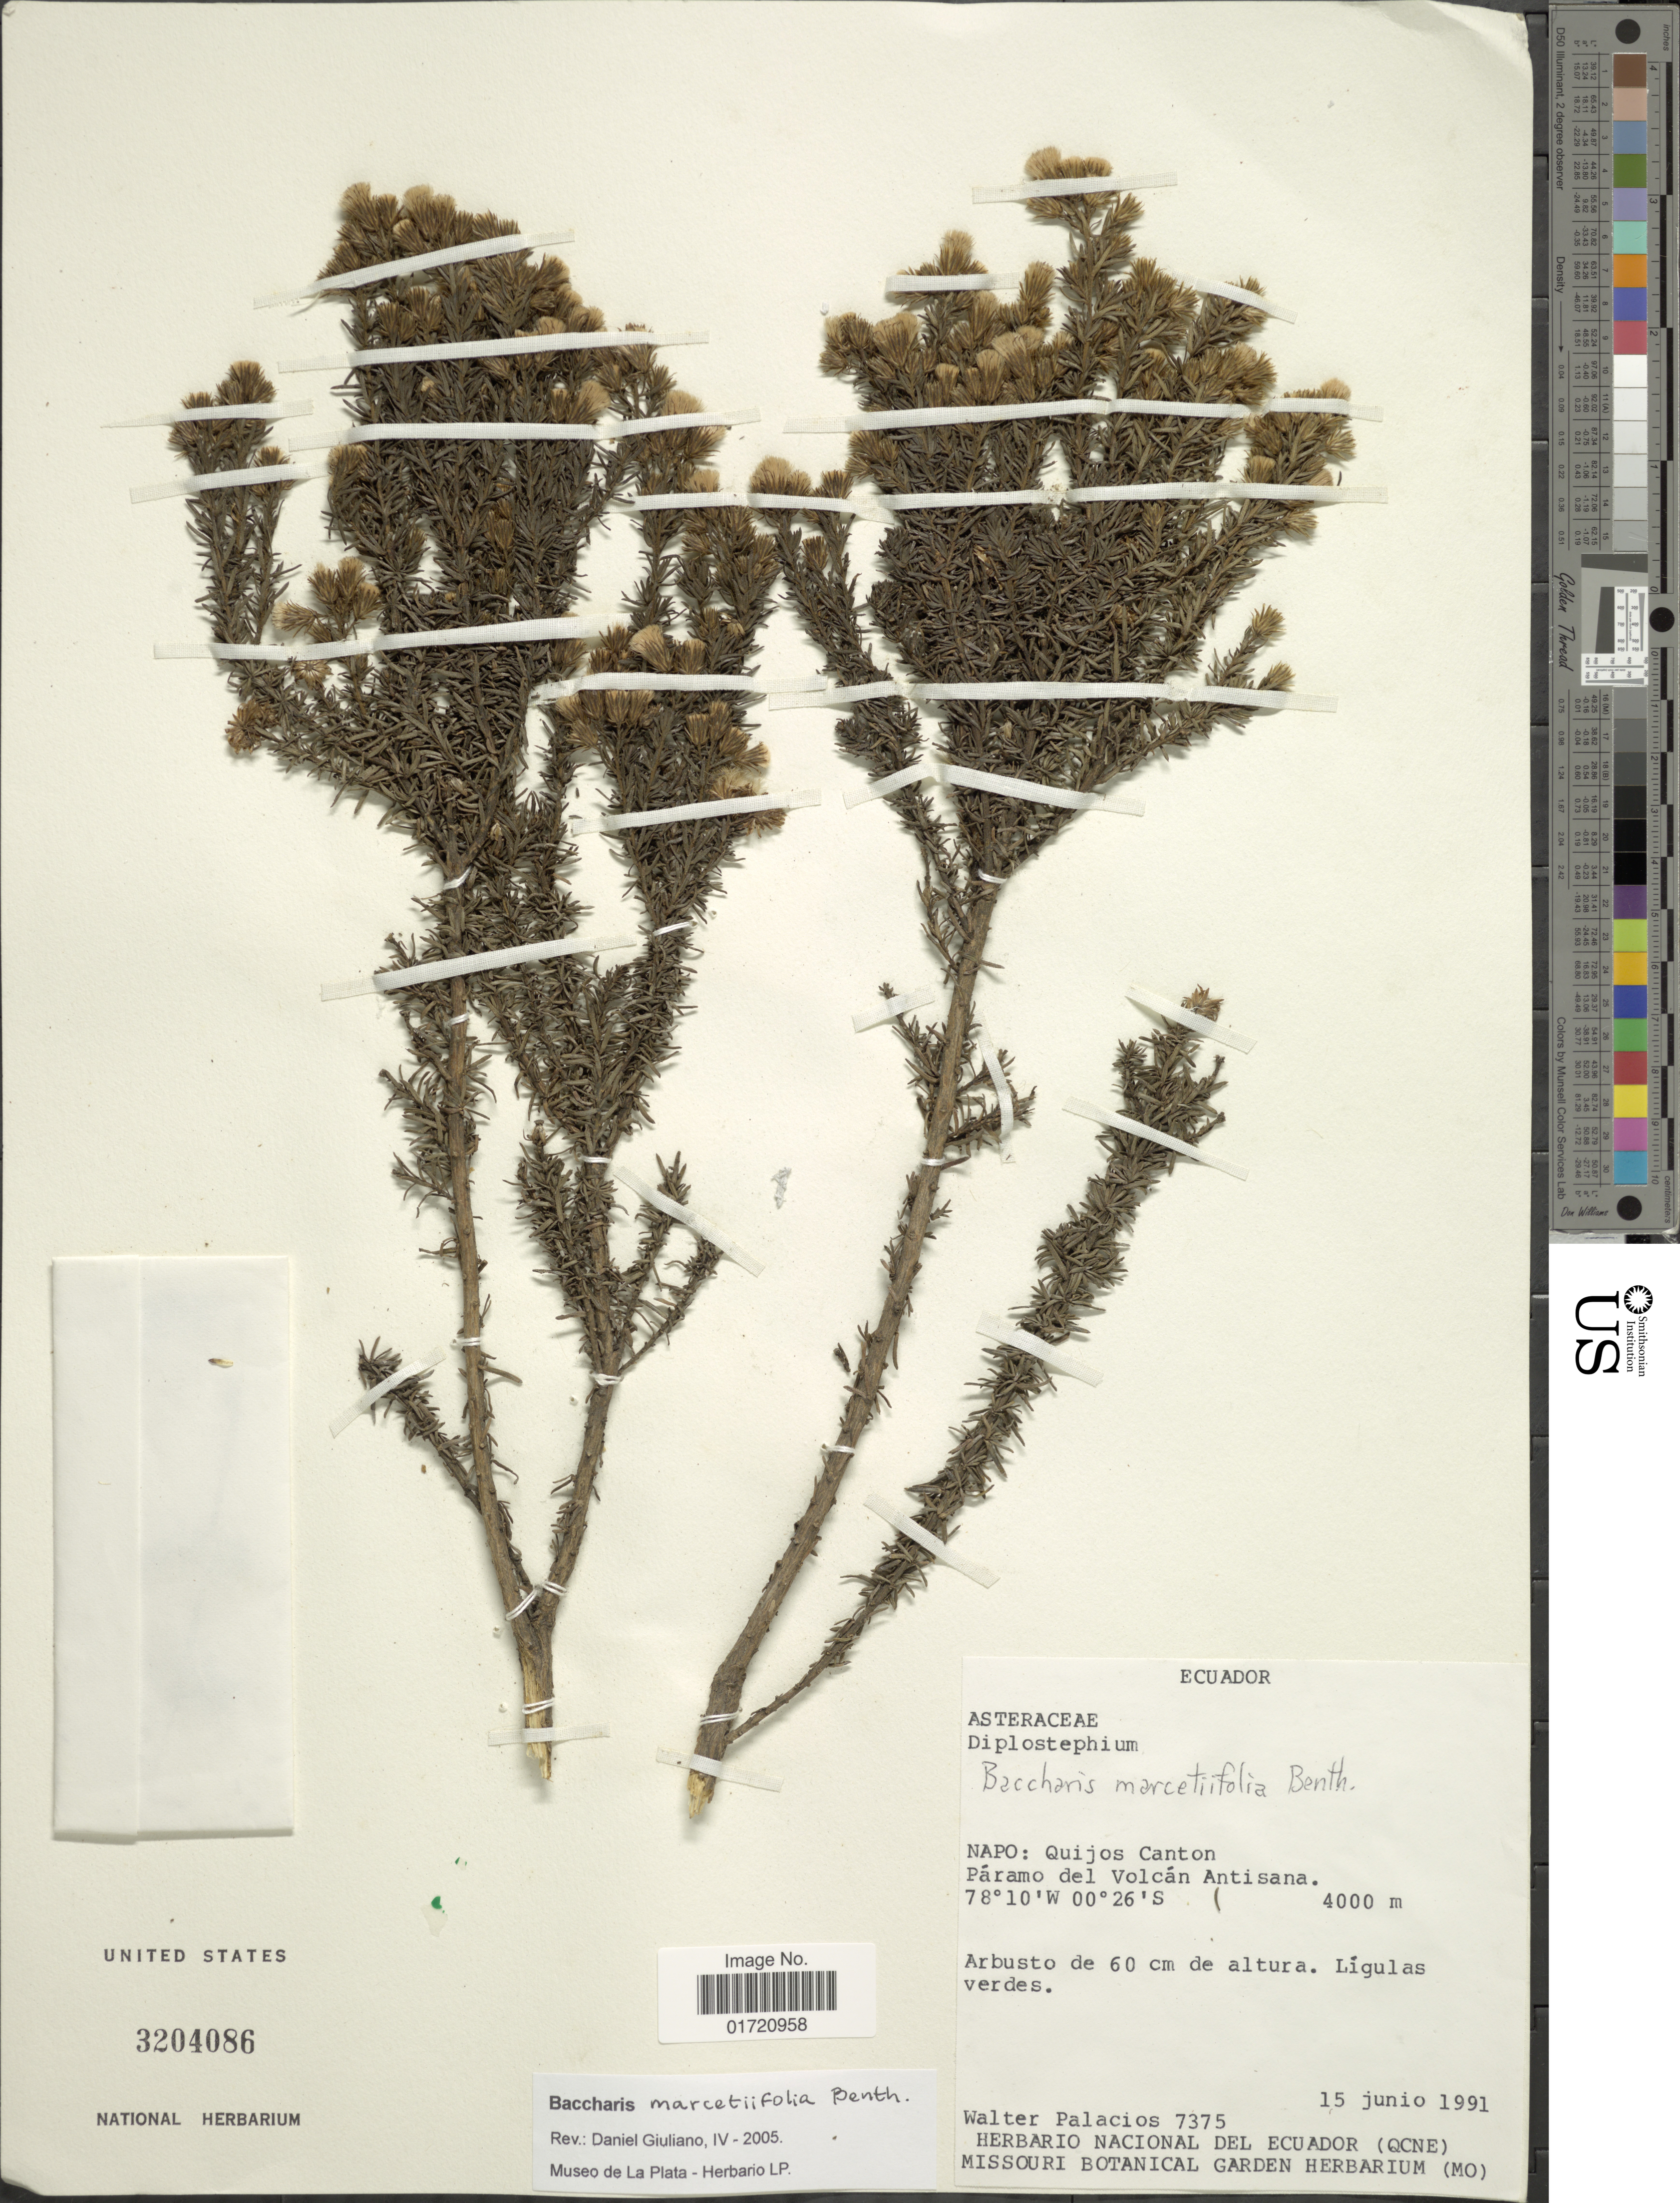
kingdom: Plantae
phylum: Tracheophyta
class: Magnoliopsida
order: Asterales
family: Asteraceae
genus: Baccharis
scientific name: Baccharis macrantha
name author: Kunth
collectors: W. Palacios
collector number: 7375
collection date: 1991-06-15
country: Ecuador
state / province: Napo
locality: Quijos Canton, Paramo del Volcan Antisana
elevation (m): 4000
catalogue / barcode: US 3204086